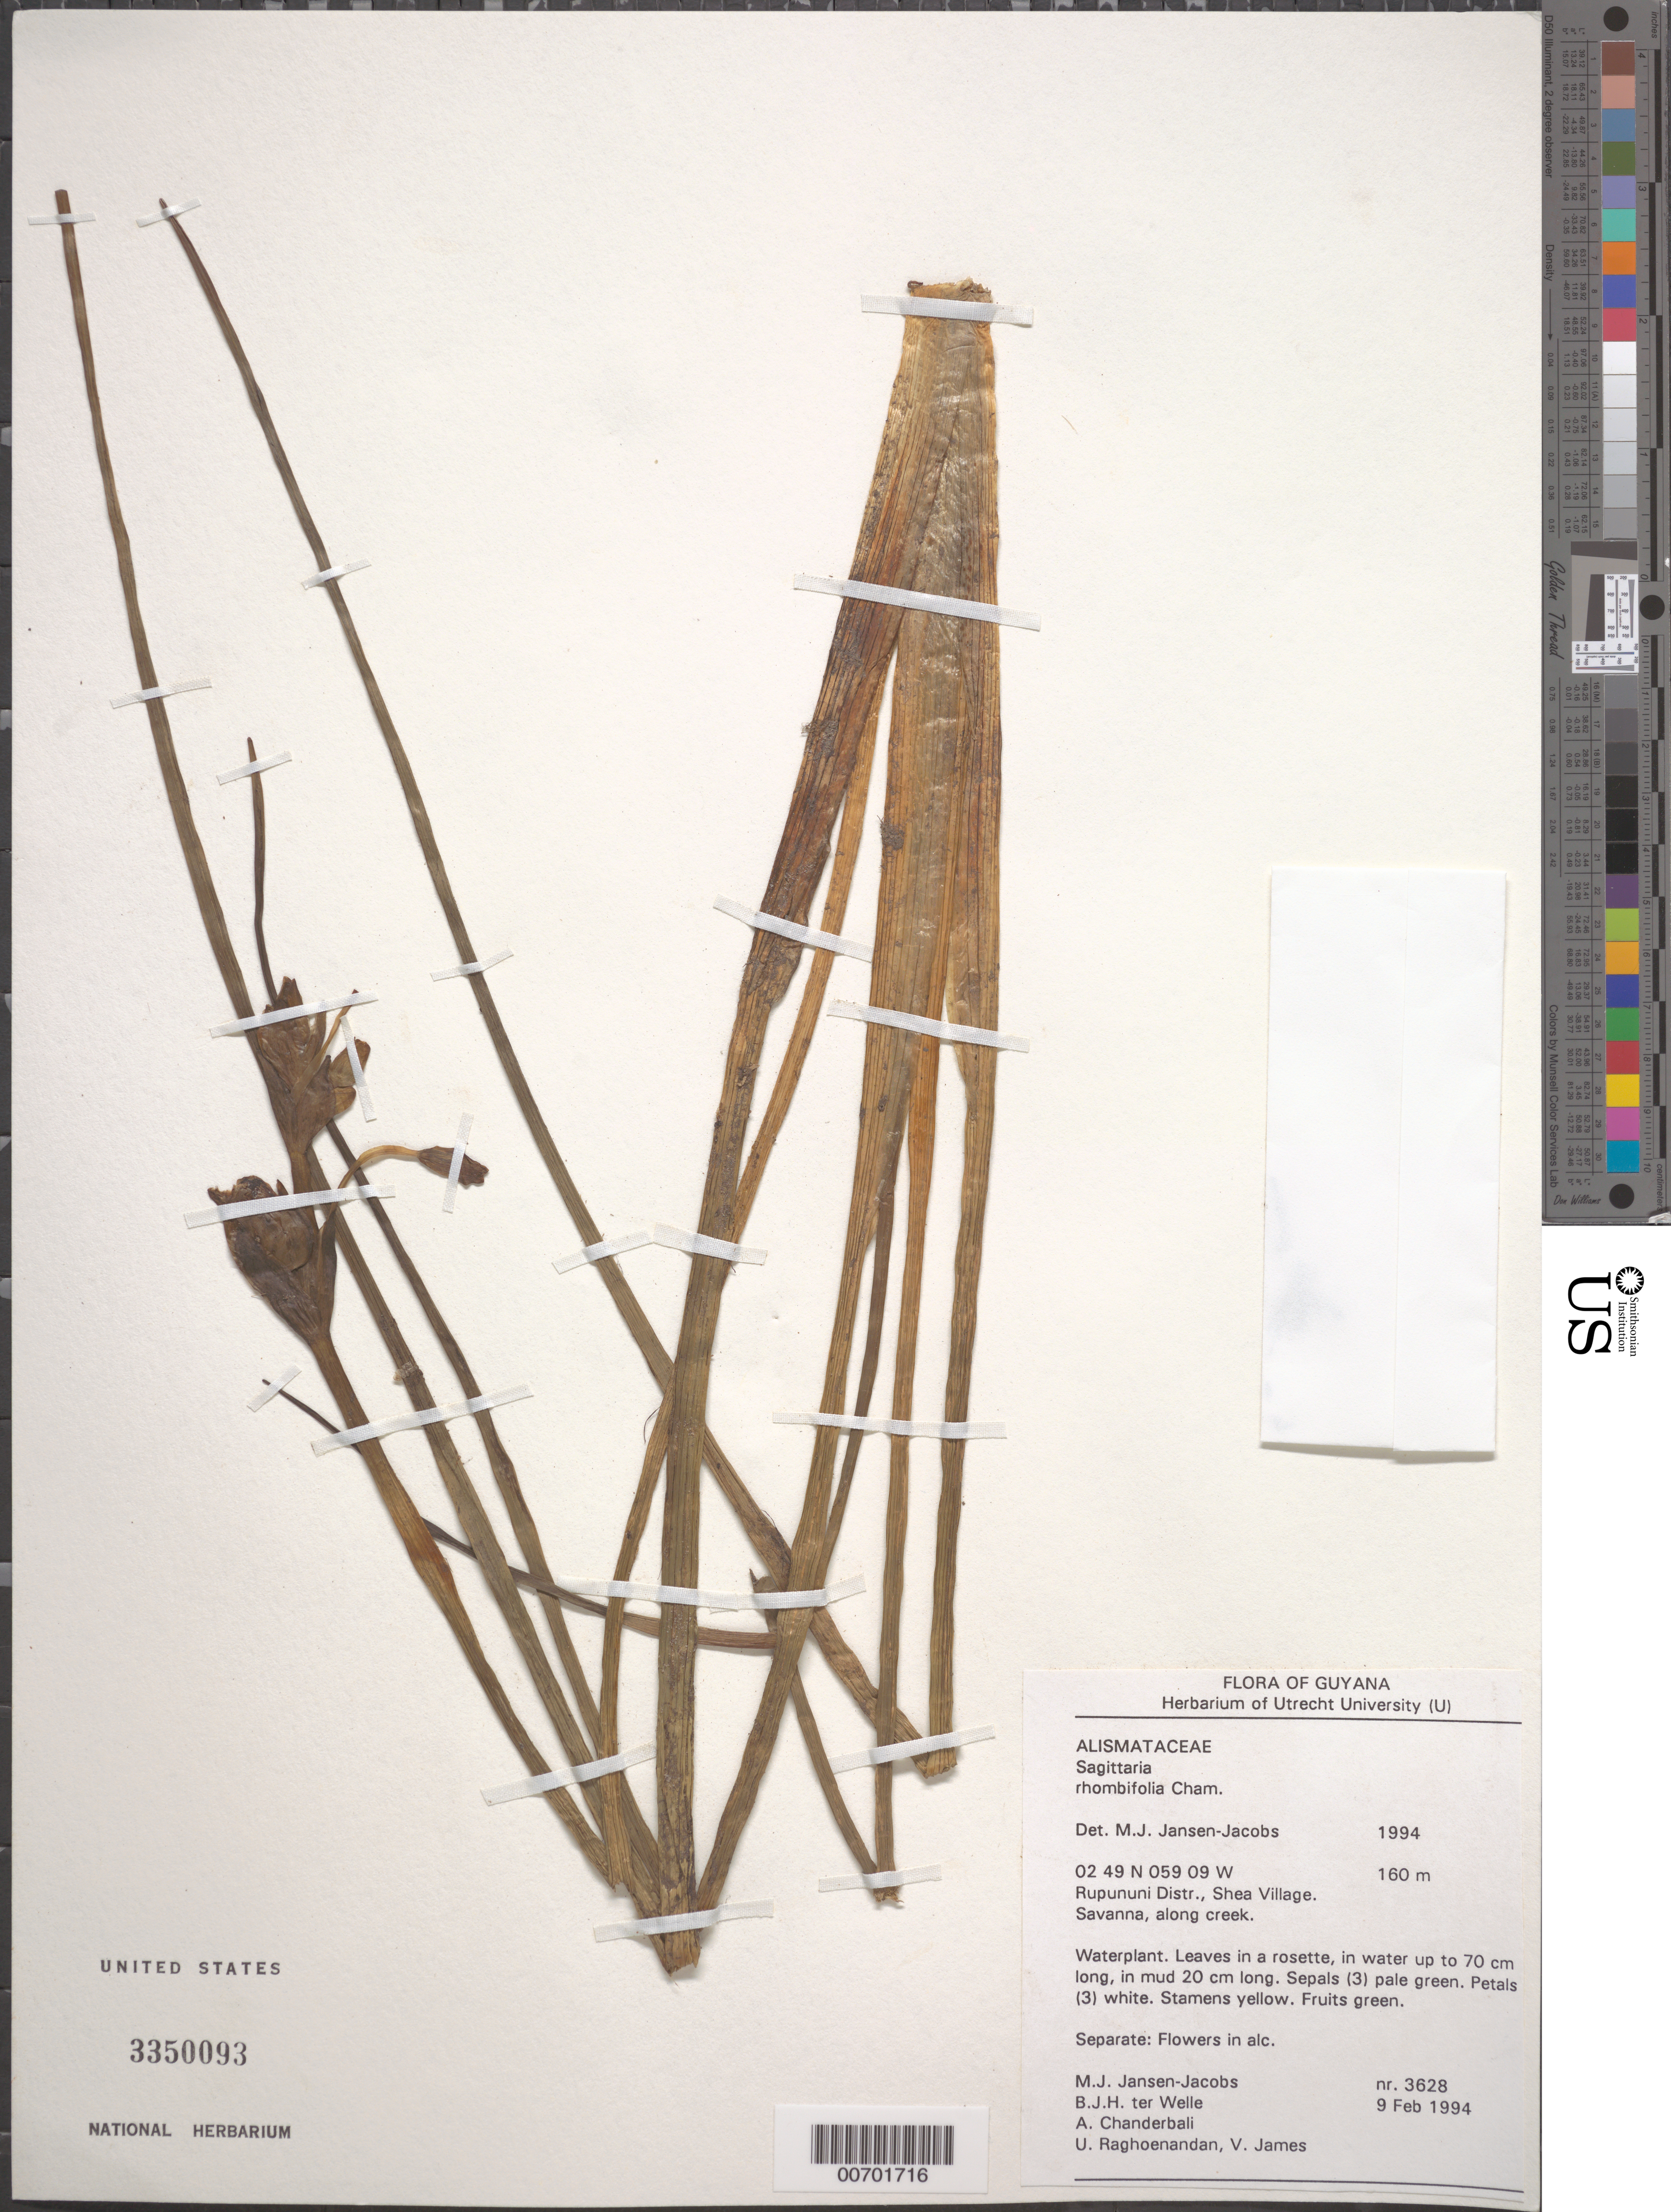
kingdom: Plantae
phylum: Tracheophyta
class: Liliopsida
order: Alismatales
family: Alismataceae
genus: Sagittaria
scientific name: Sagittaria rhombifolia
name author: Cham.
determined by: Jansen-Jacobs, M. J., (U), Nationaal Herbarium Nederland, Utrecht University branch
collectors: M. J. Jansen-Jacobs, B. Welle, A. S. Chanderbali, U. Raghoenandan & V. James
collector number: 3628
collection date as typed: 9-Feb-94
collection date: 1994-02-09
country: Guyana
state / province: U. Takutu-U. Essequibo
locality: Shea Village, Rupununi Dist.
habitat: Savanna along creek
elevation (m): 160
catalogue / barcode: US 3350093